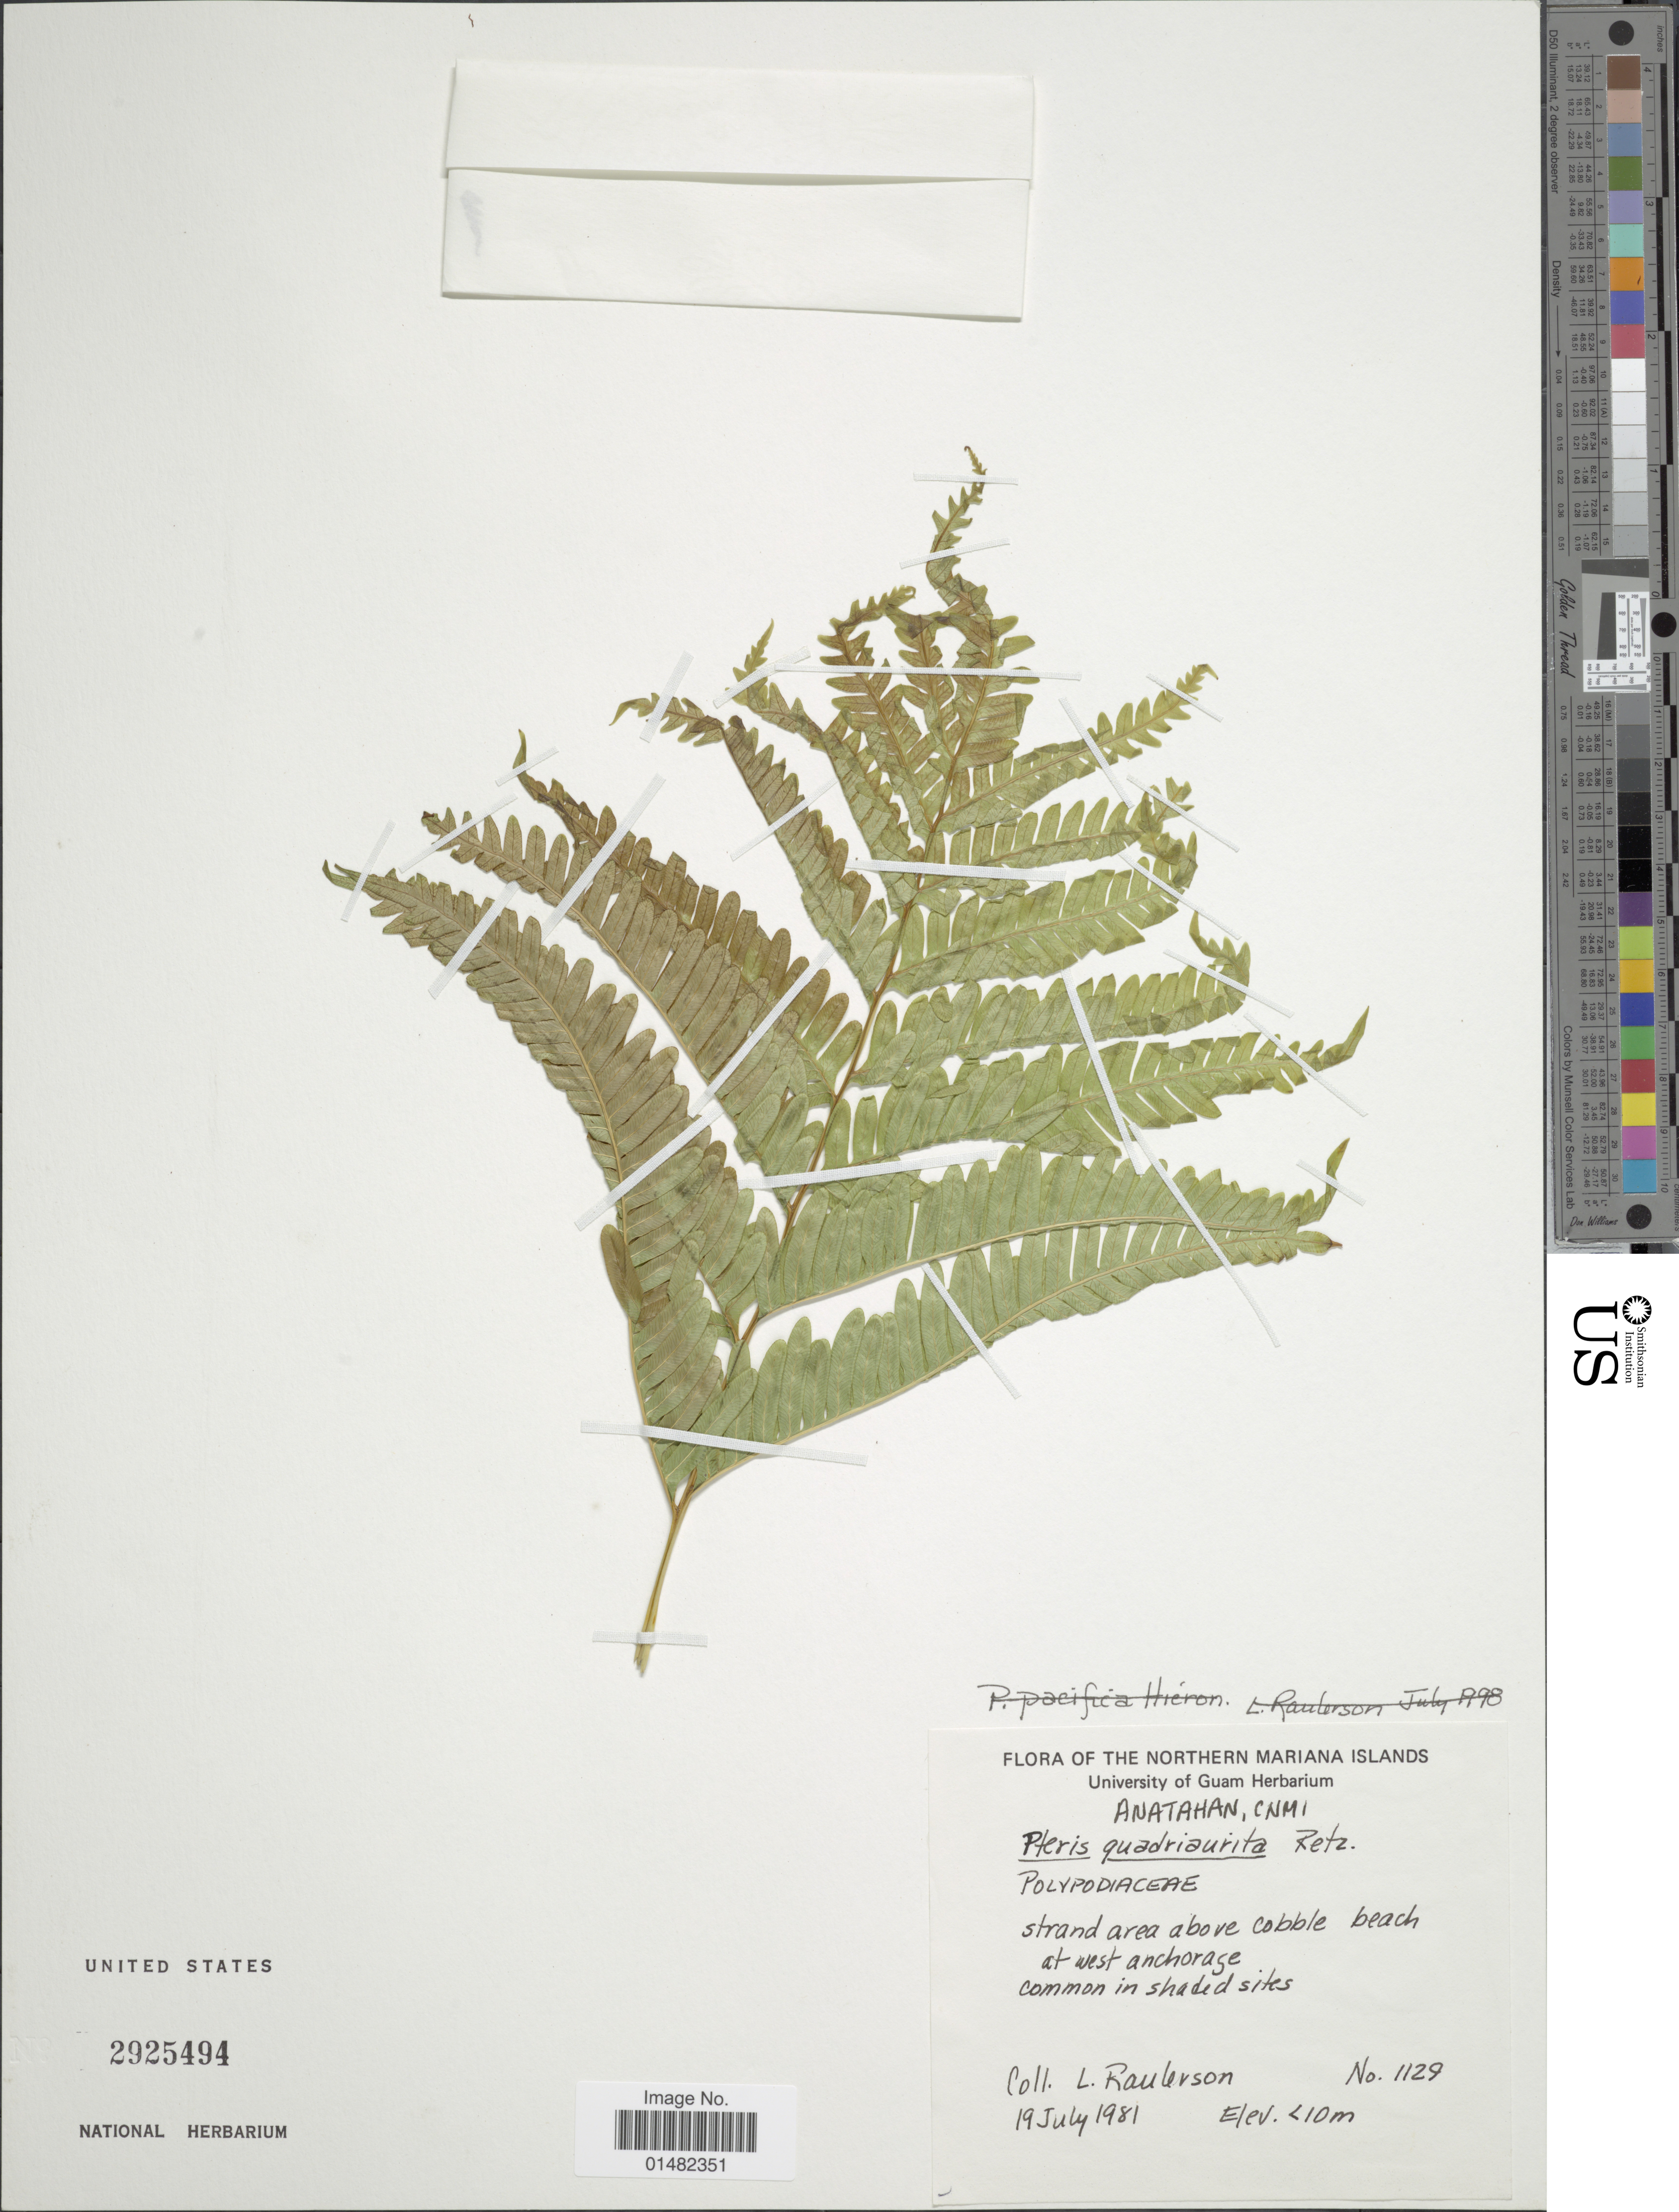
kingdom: Plantae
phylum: Tracheophyta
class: Polypodiopsida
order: Polypodiales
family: Pteridaceae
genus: Pteris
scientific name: Pteris quadriaurita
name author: Retz.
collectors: L. Raulerson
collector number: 1129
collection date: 1981-07-19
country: Northern Mariana Islands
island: Anatahan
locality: Anatahan, CNMI, strand area above cobble beach at west anchorage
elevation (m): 10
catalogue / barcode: US 2925494